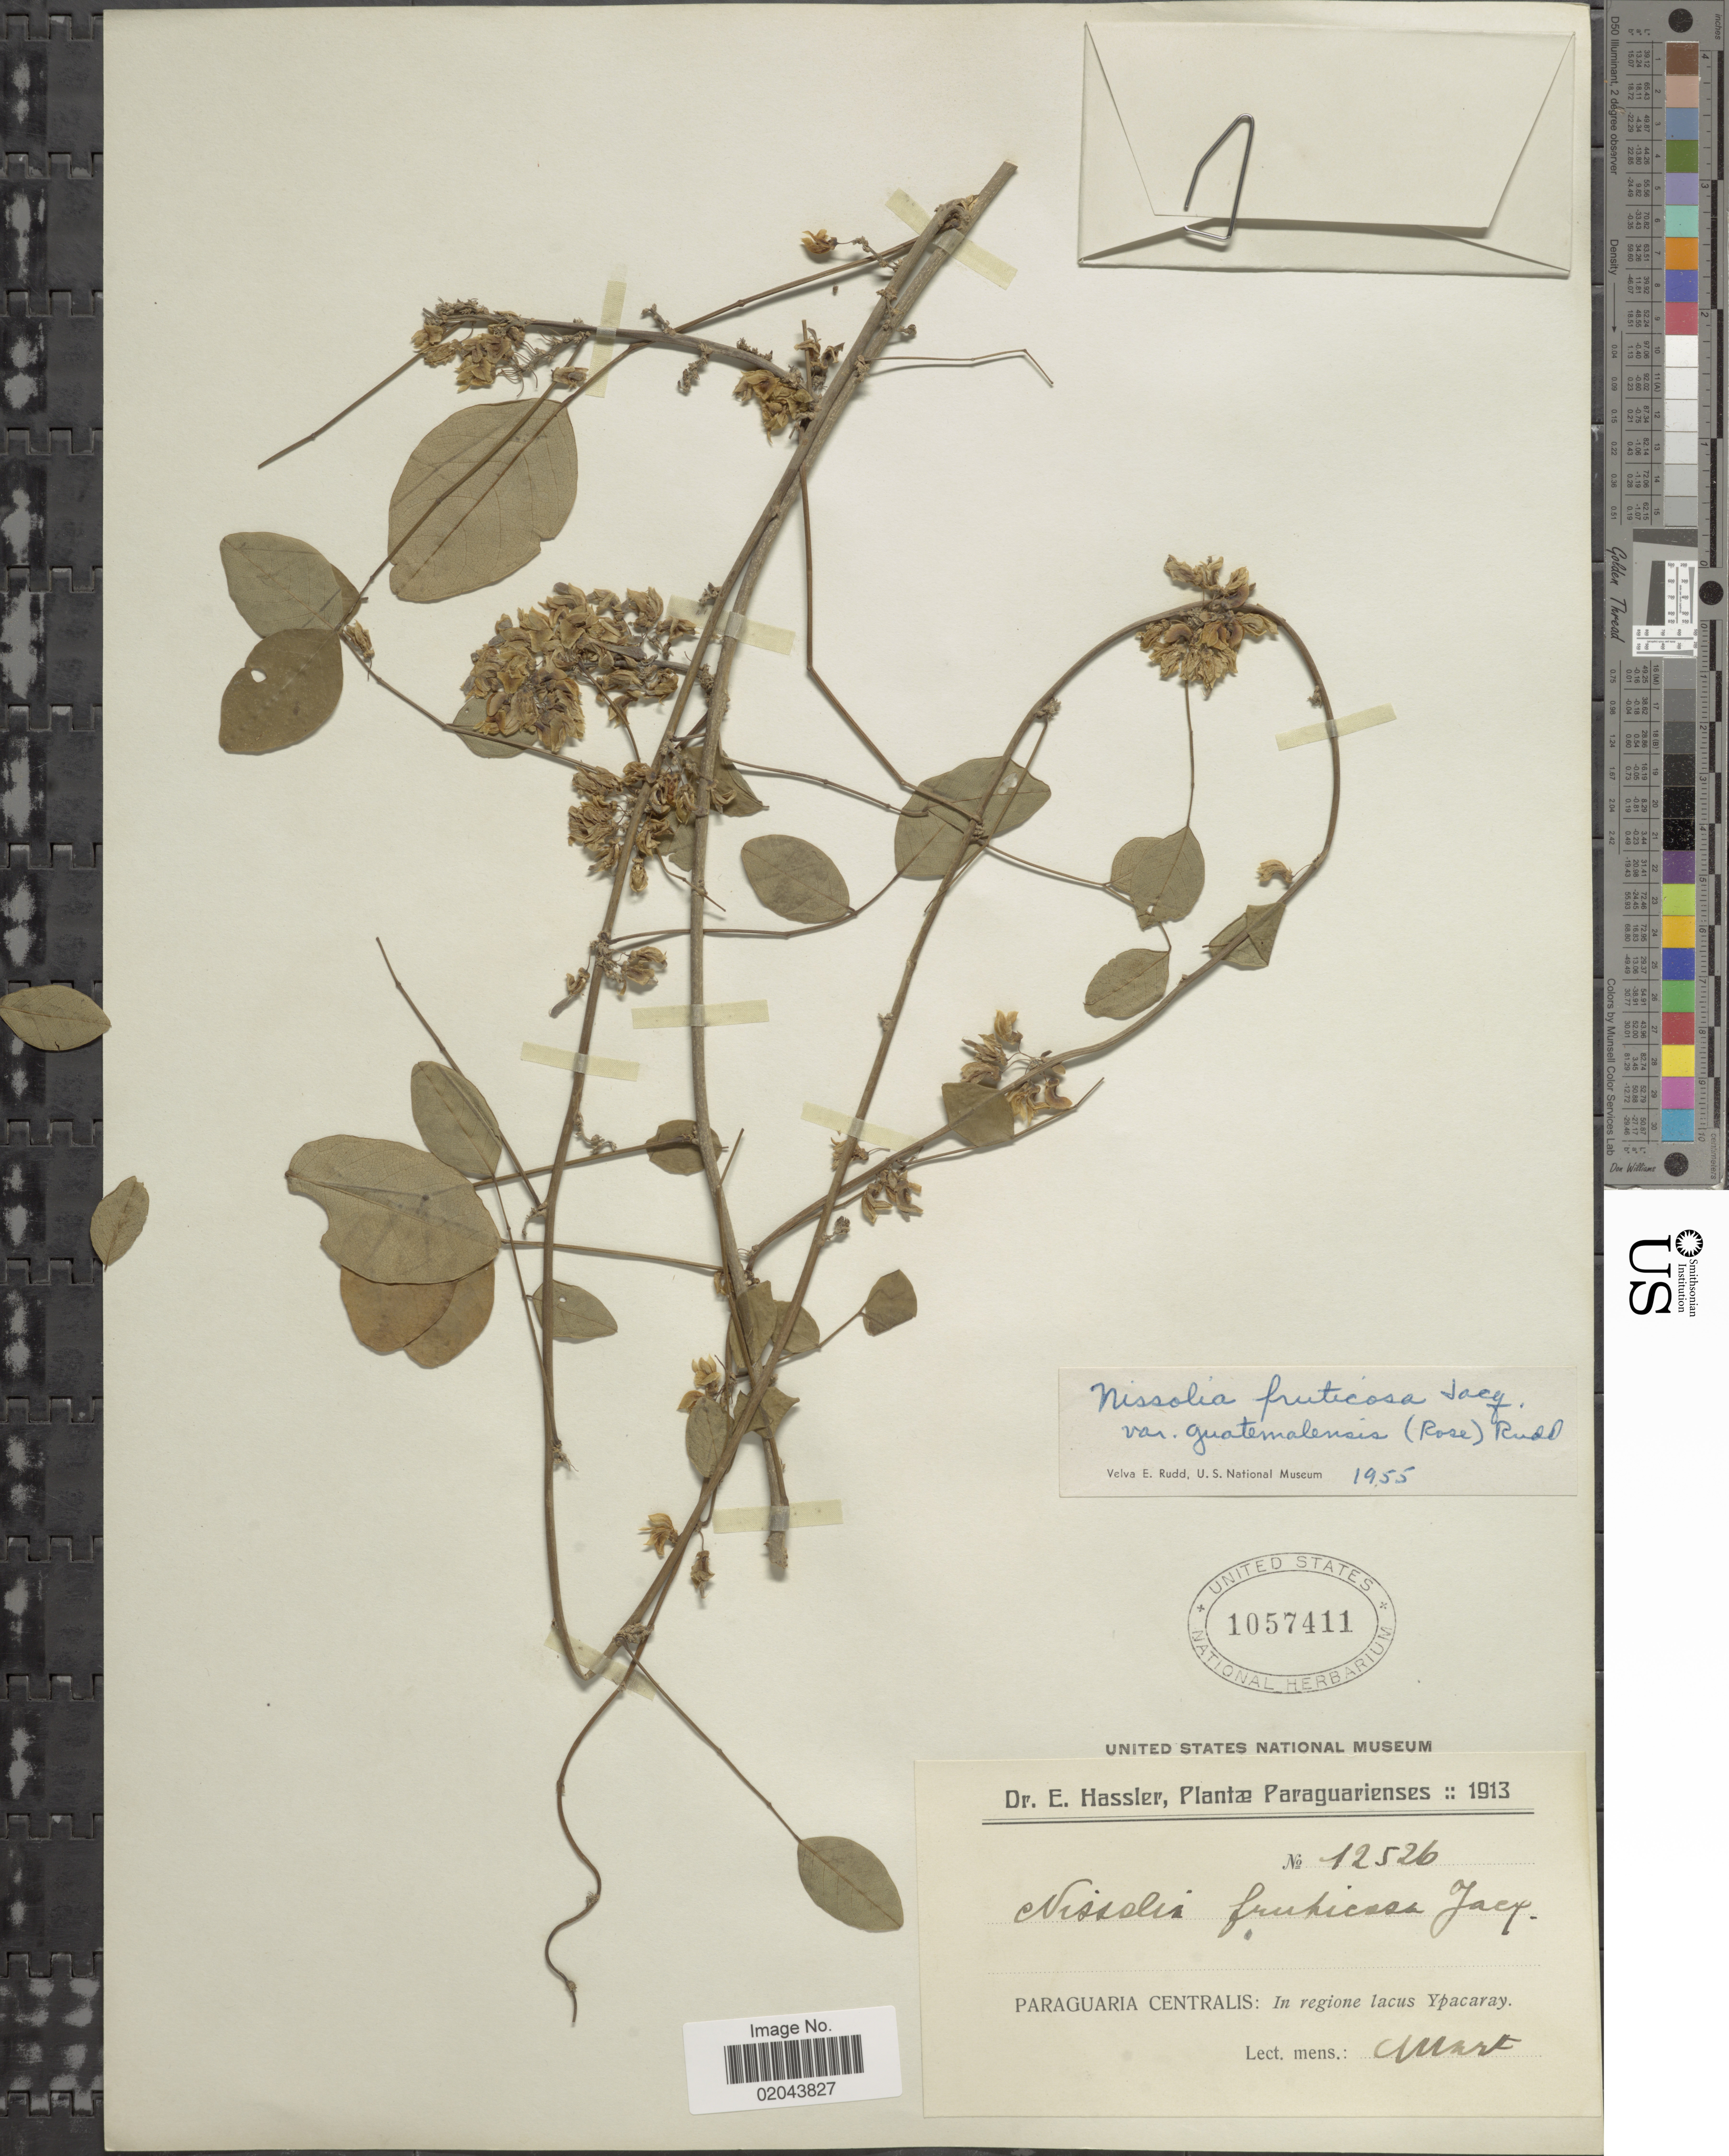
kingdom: Plantae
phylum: Tracheophyta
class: Magnoliopsida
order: Fabales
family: Fabaceae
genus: Nissolia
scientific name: Nissolia fruticosa var. guatemalensis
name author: (Rose) Rudd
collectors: E. Hassler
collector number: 12526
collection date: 1913-03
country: Paraguay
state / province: Central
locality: Paraguarienses, Paraguaria centralis: in regione lacus Ypacaray.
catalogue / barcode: US 1057411